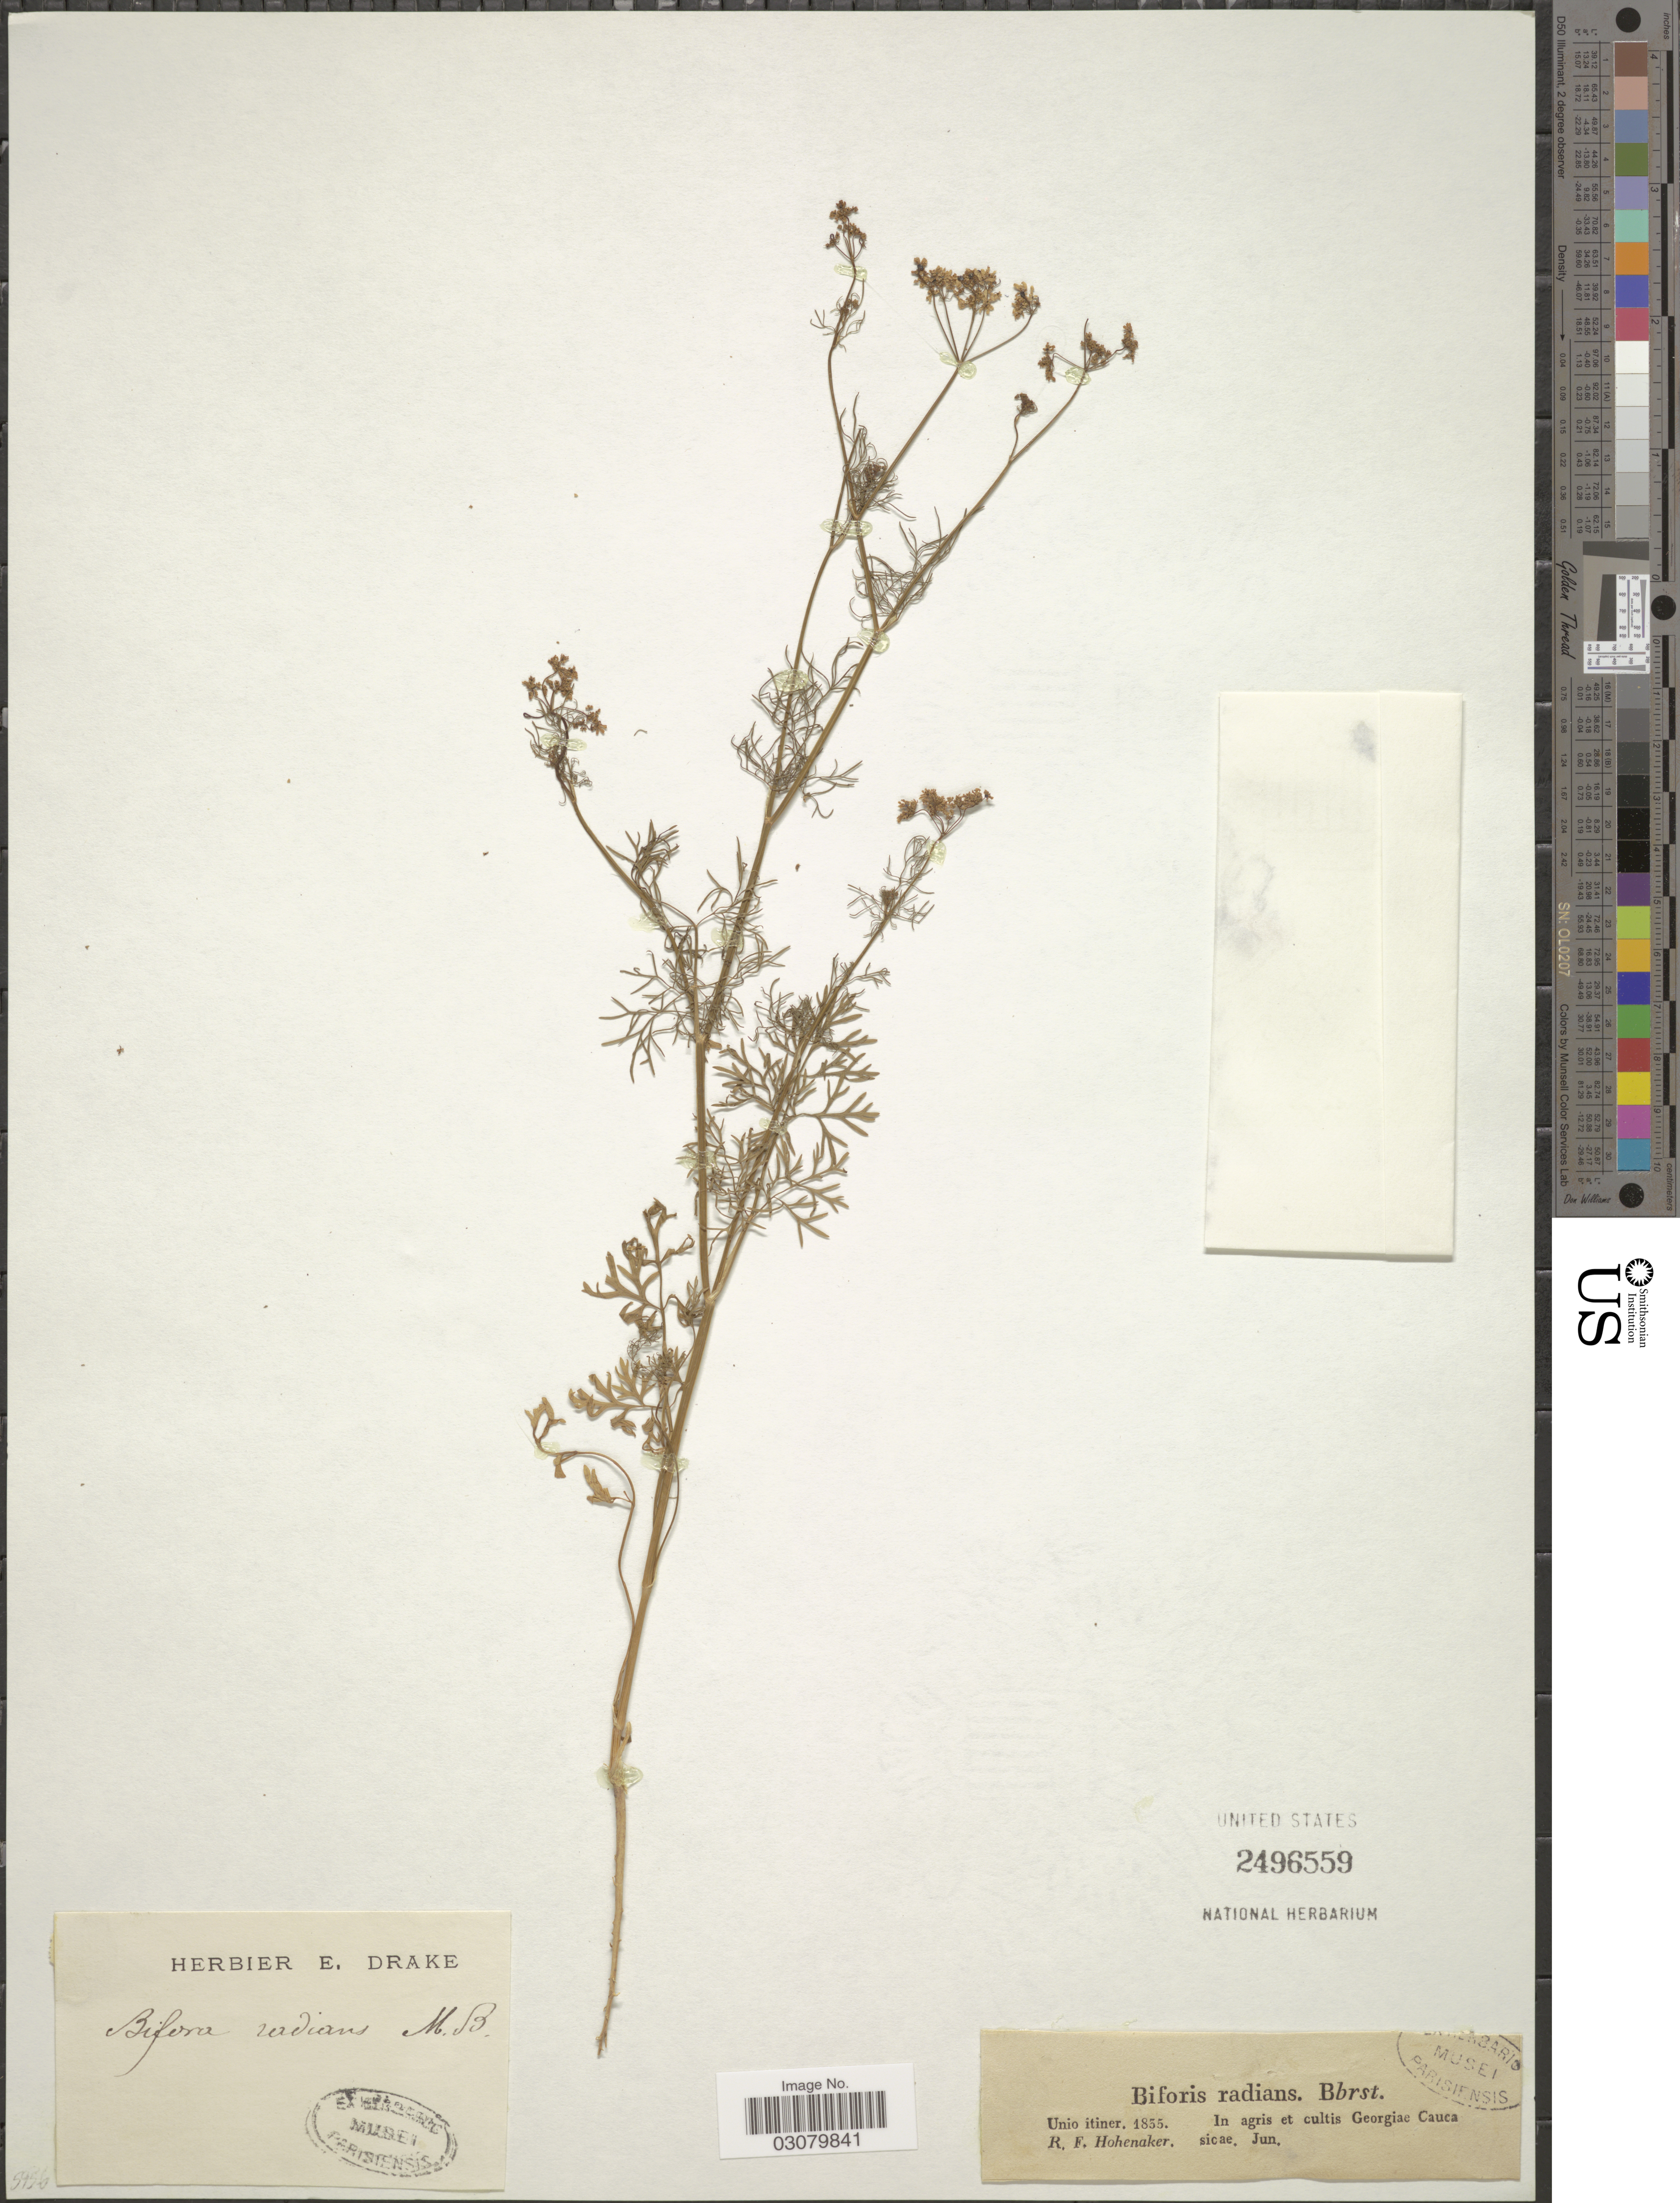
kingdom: Plantae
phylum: Tracheophyta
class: Magnoliopsida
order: Apiales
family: Apiaceae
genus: Bifora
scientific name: Bifora radians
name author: M. Bieb.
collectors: R. F. Hohenacker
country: Georgia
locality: In agris et cultis Georgiae Cauca sicae.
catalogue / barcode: US 2496559